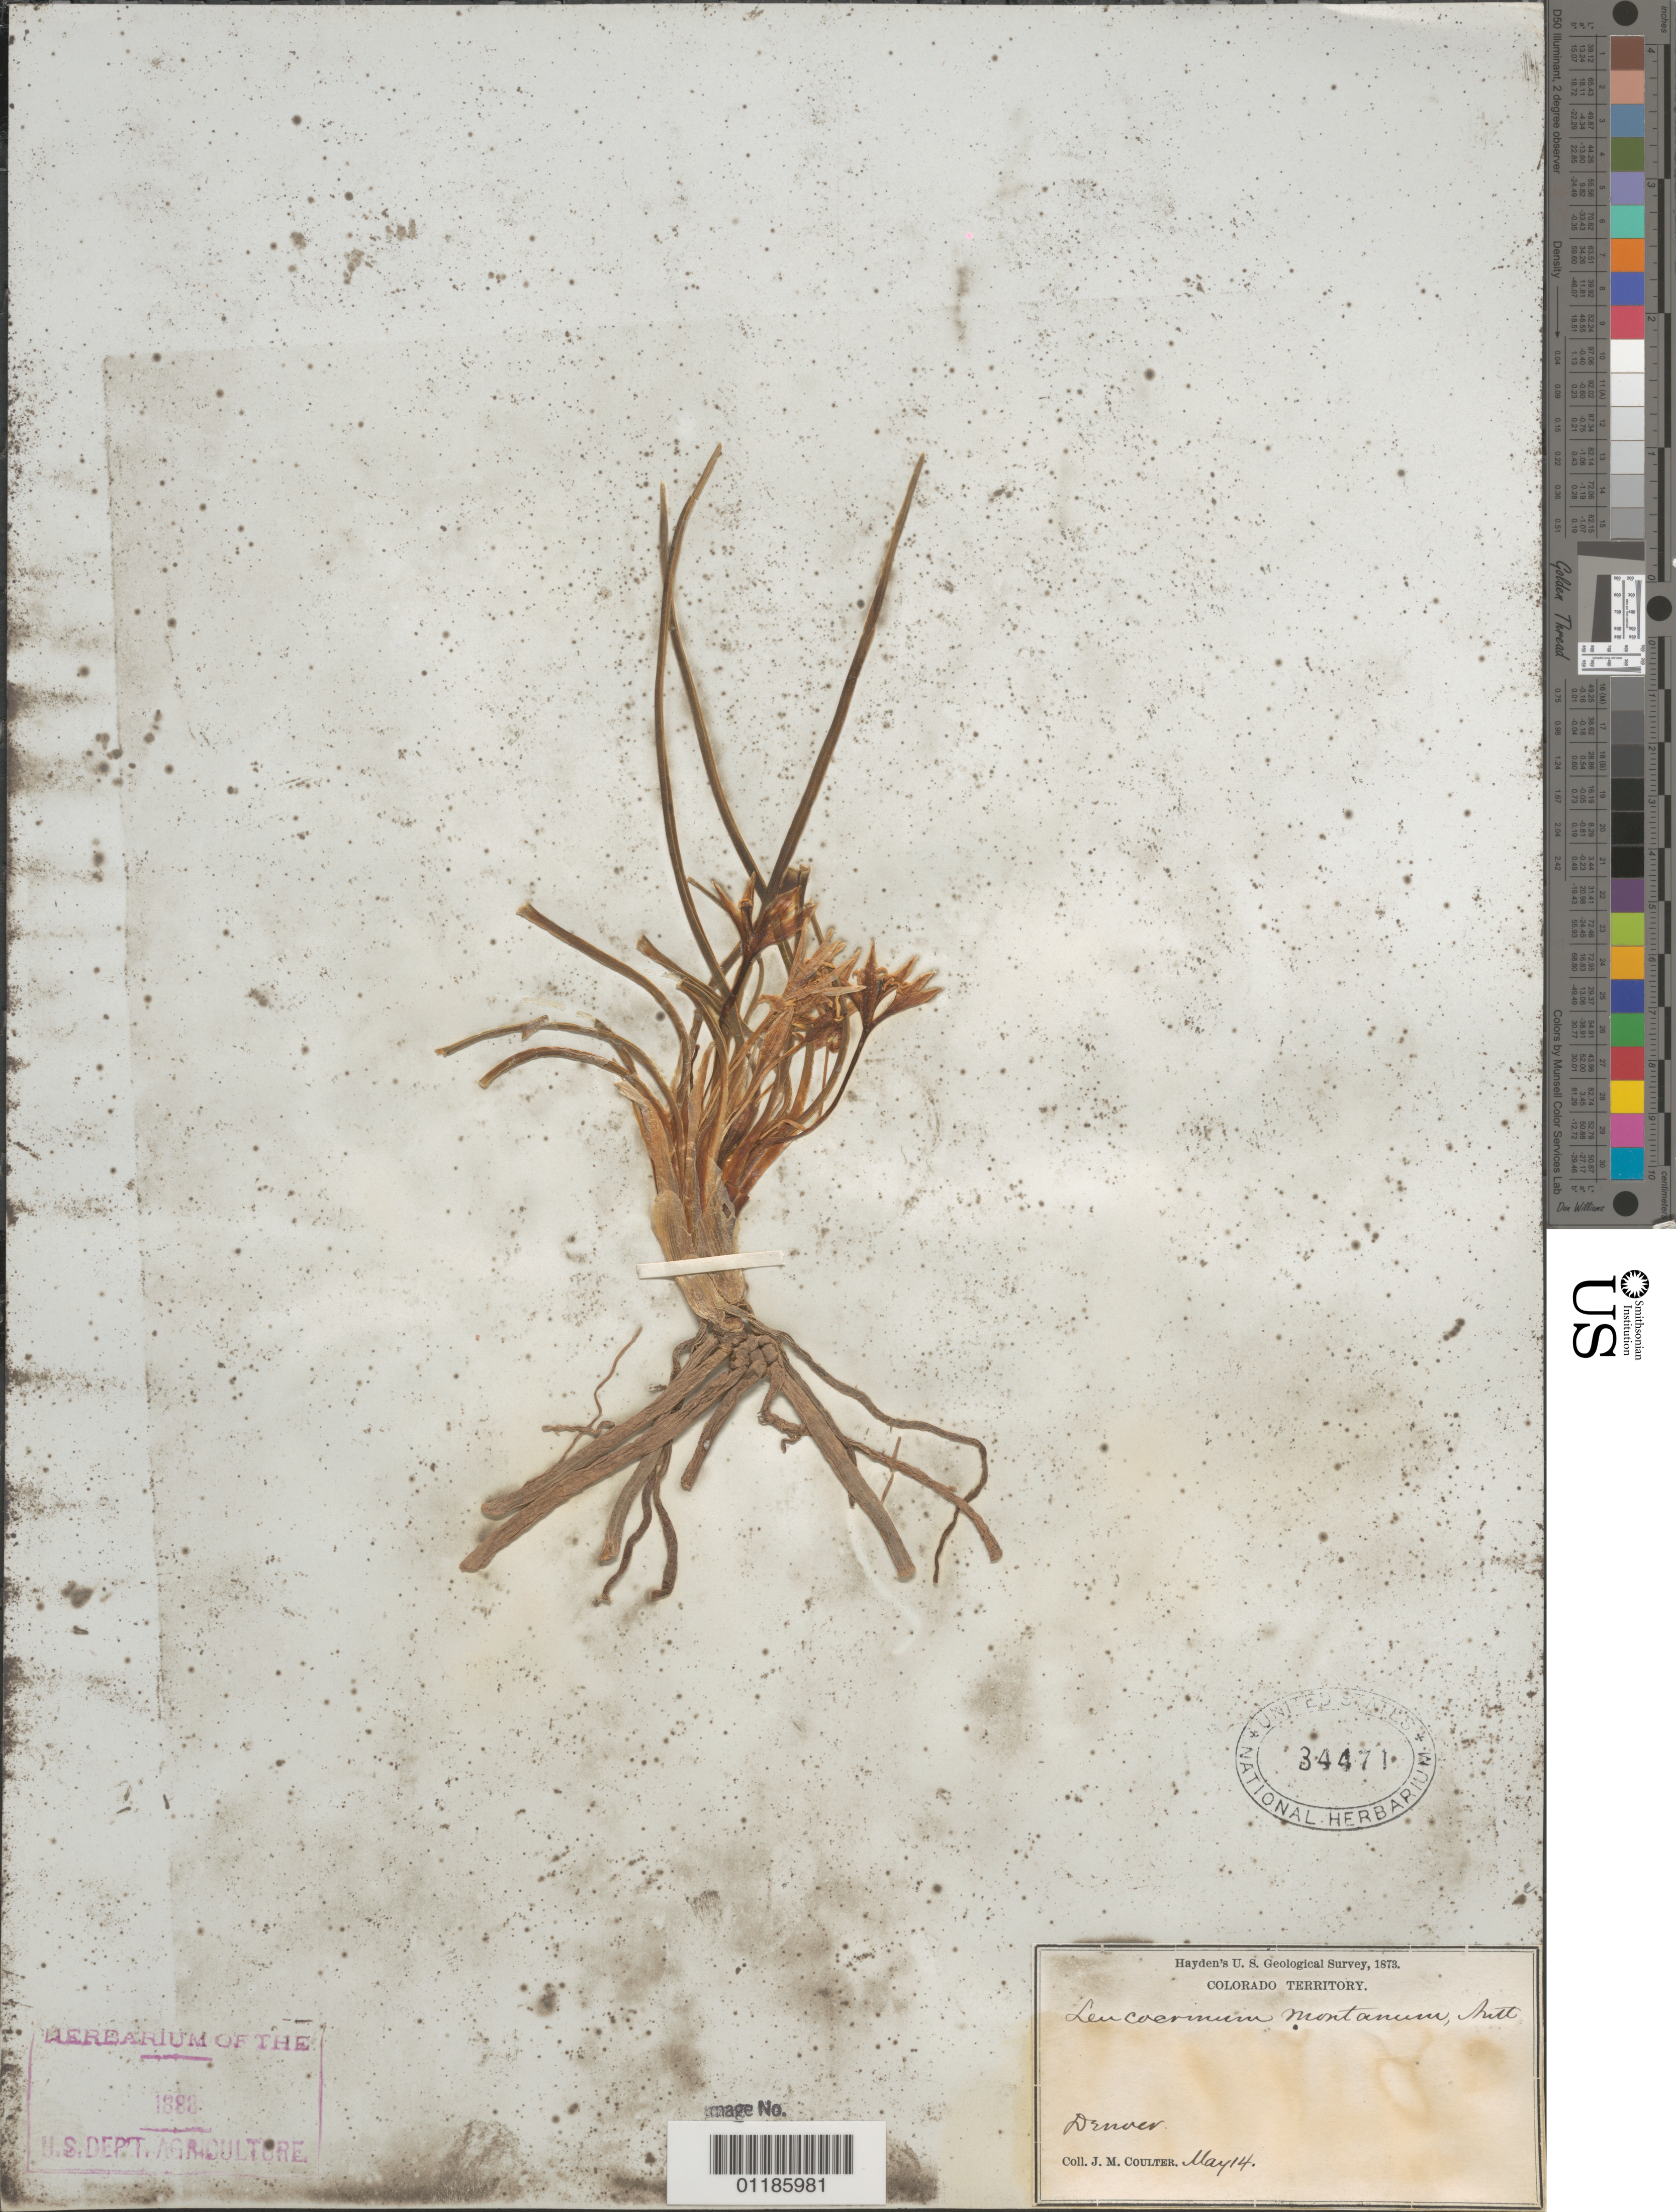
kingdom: Plantae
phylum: Tracheophyta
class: Liliopsida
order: Asparagales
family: Asparagaceae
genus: Leucocrinum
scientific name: Leucocrinum montanum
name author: Nutt.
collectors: J. M. Coulter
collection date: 1873-05-14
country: United States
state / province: Colorado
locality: Denver, Colorado Territory.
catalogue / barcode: US 34471